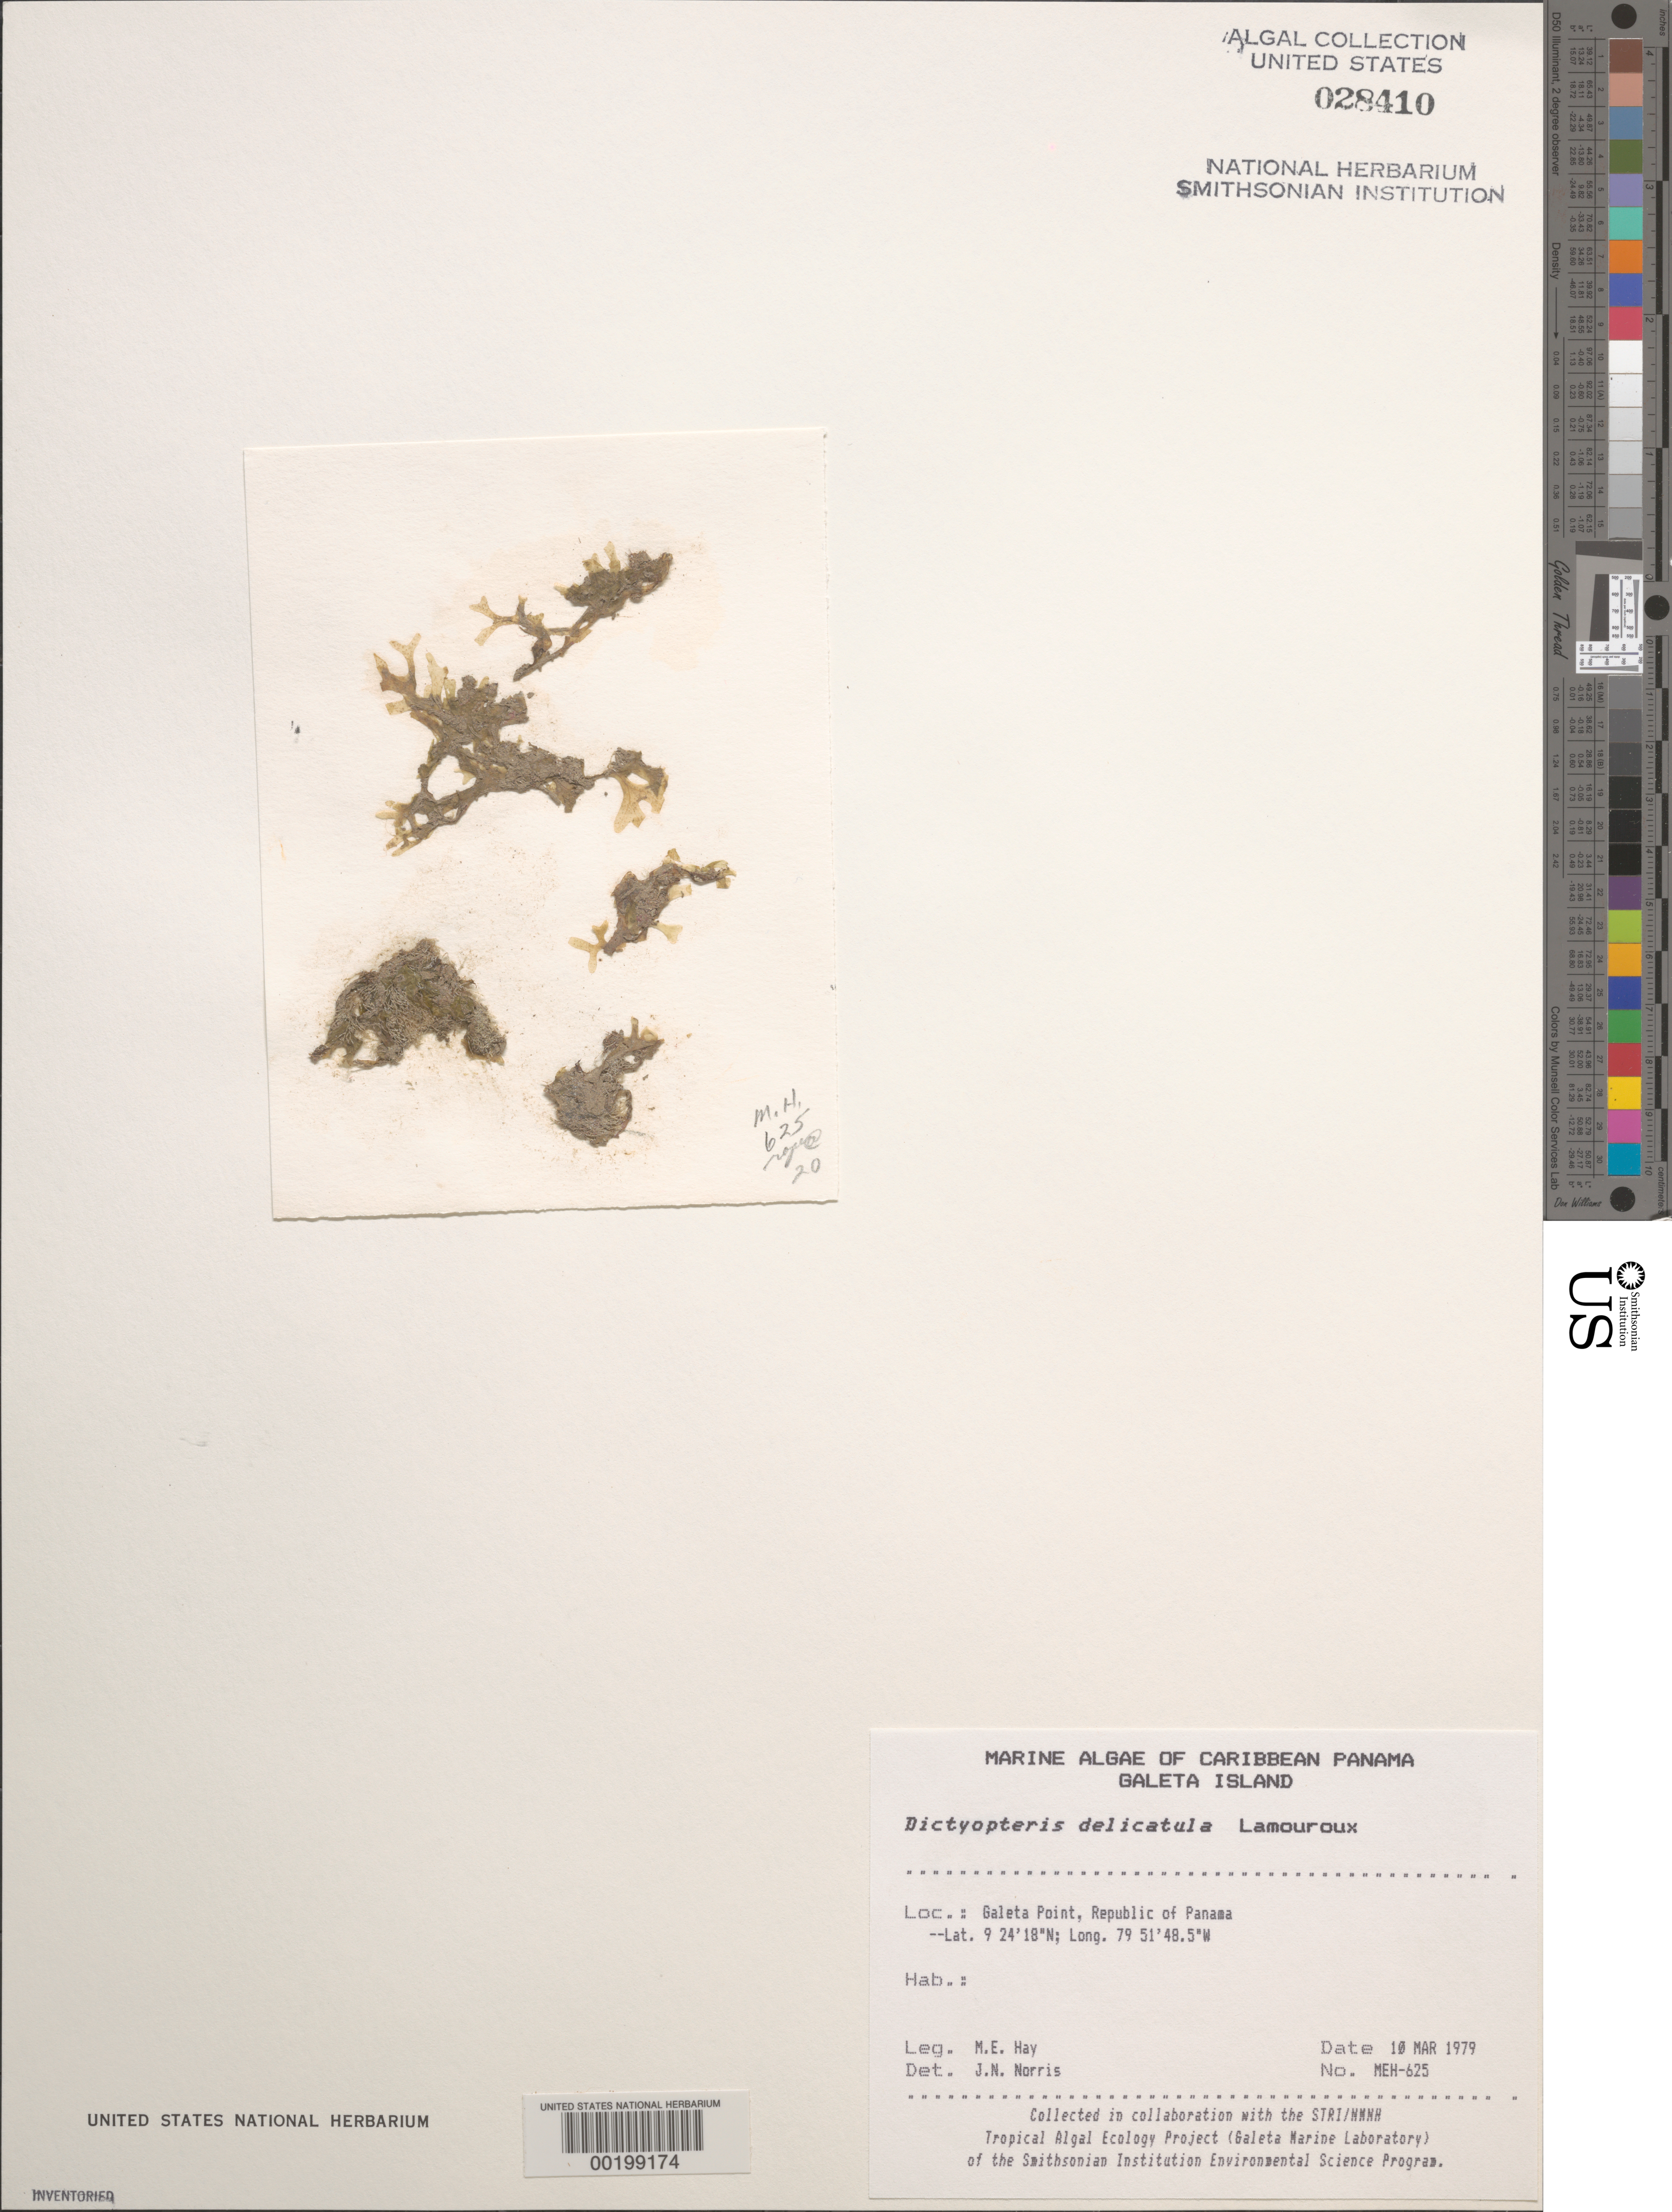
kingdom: Chromista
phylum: Ochrophyta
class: Phaeophyceae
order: Dictyotales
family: Dictyotaceae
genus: Dictyopteris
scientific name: Dictyopteris delicatula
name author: J.V.Lamouroux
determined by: Norris, James N.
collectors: M. E. Hay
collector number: MEH-625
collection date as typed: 10 Mar 1979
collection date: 1979-03-10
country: Panama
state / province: Colón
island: Galeta Island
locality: Galeta Point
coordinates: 9 24' 18" N, 79 51' 48.5" W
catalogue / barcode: US 28410